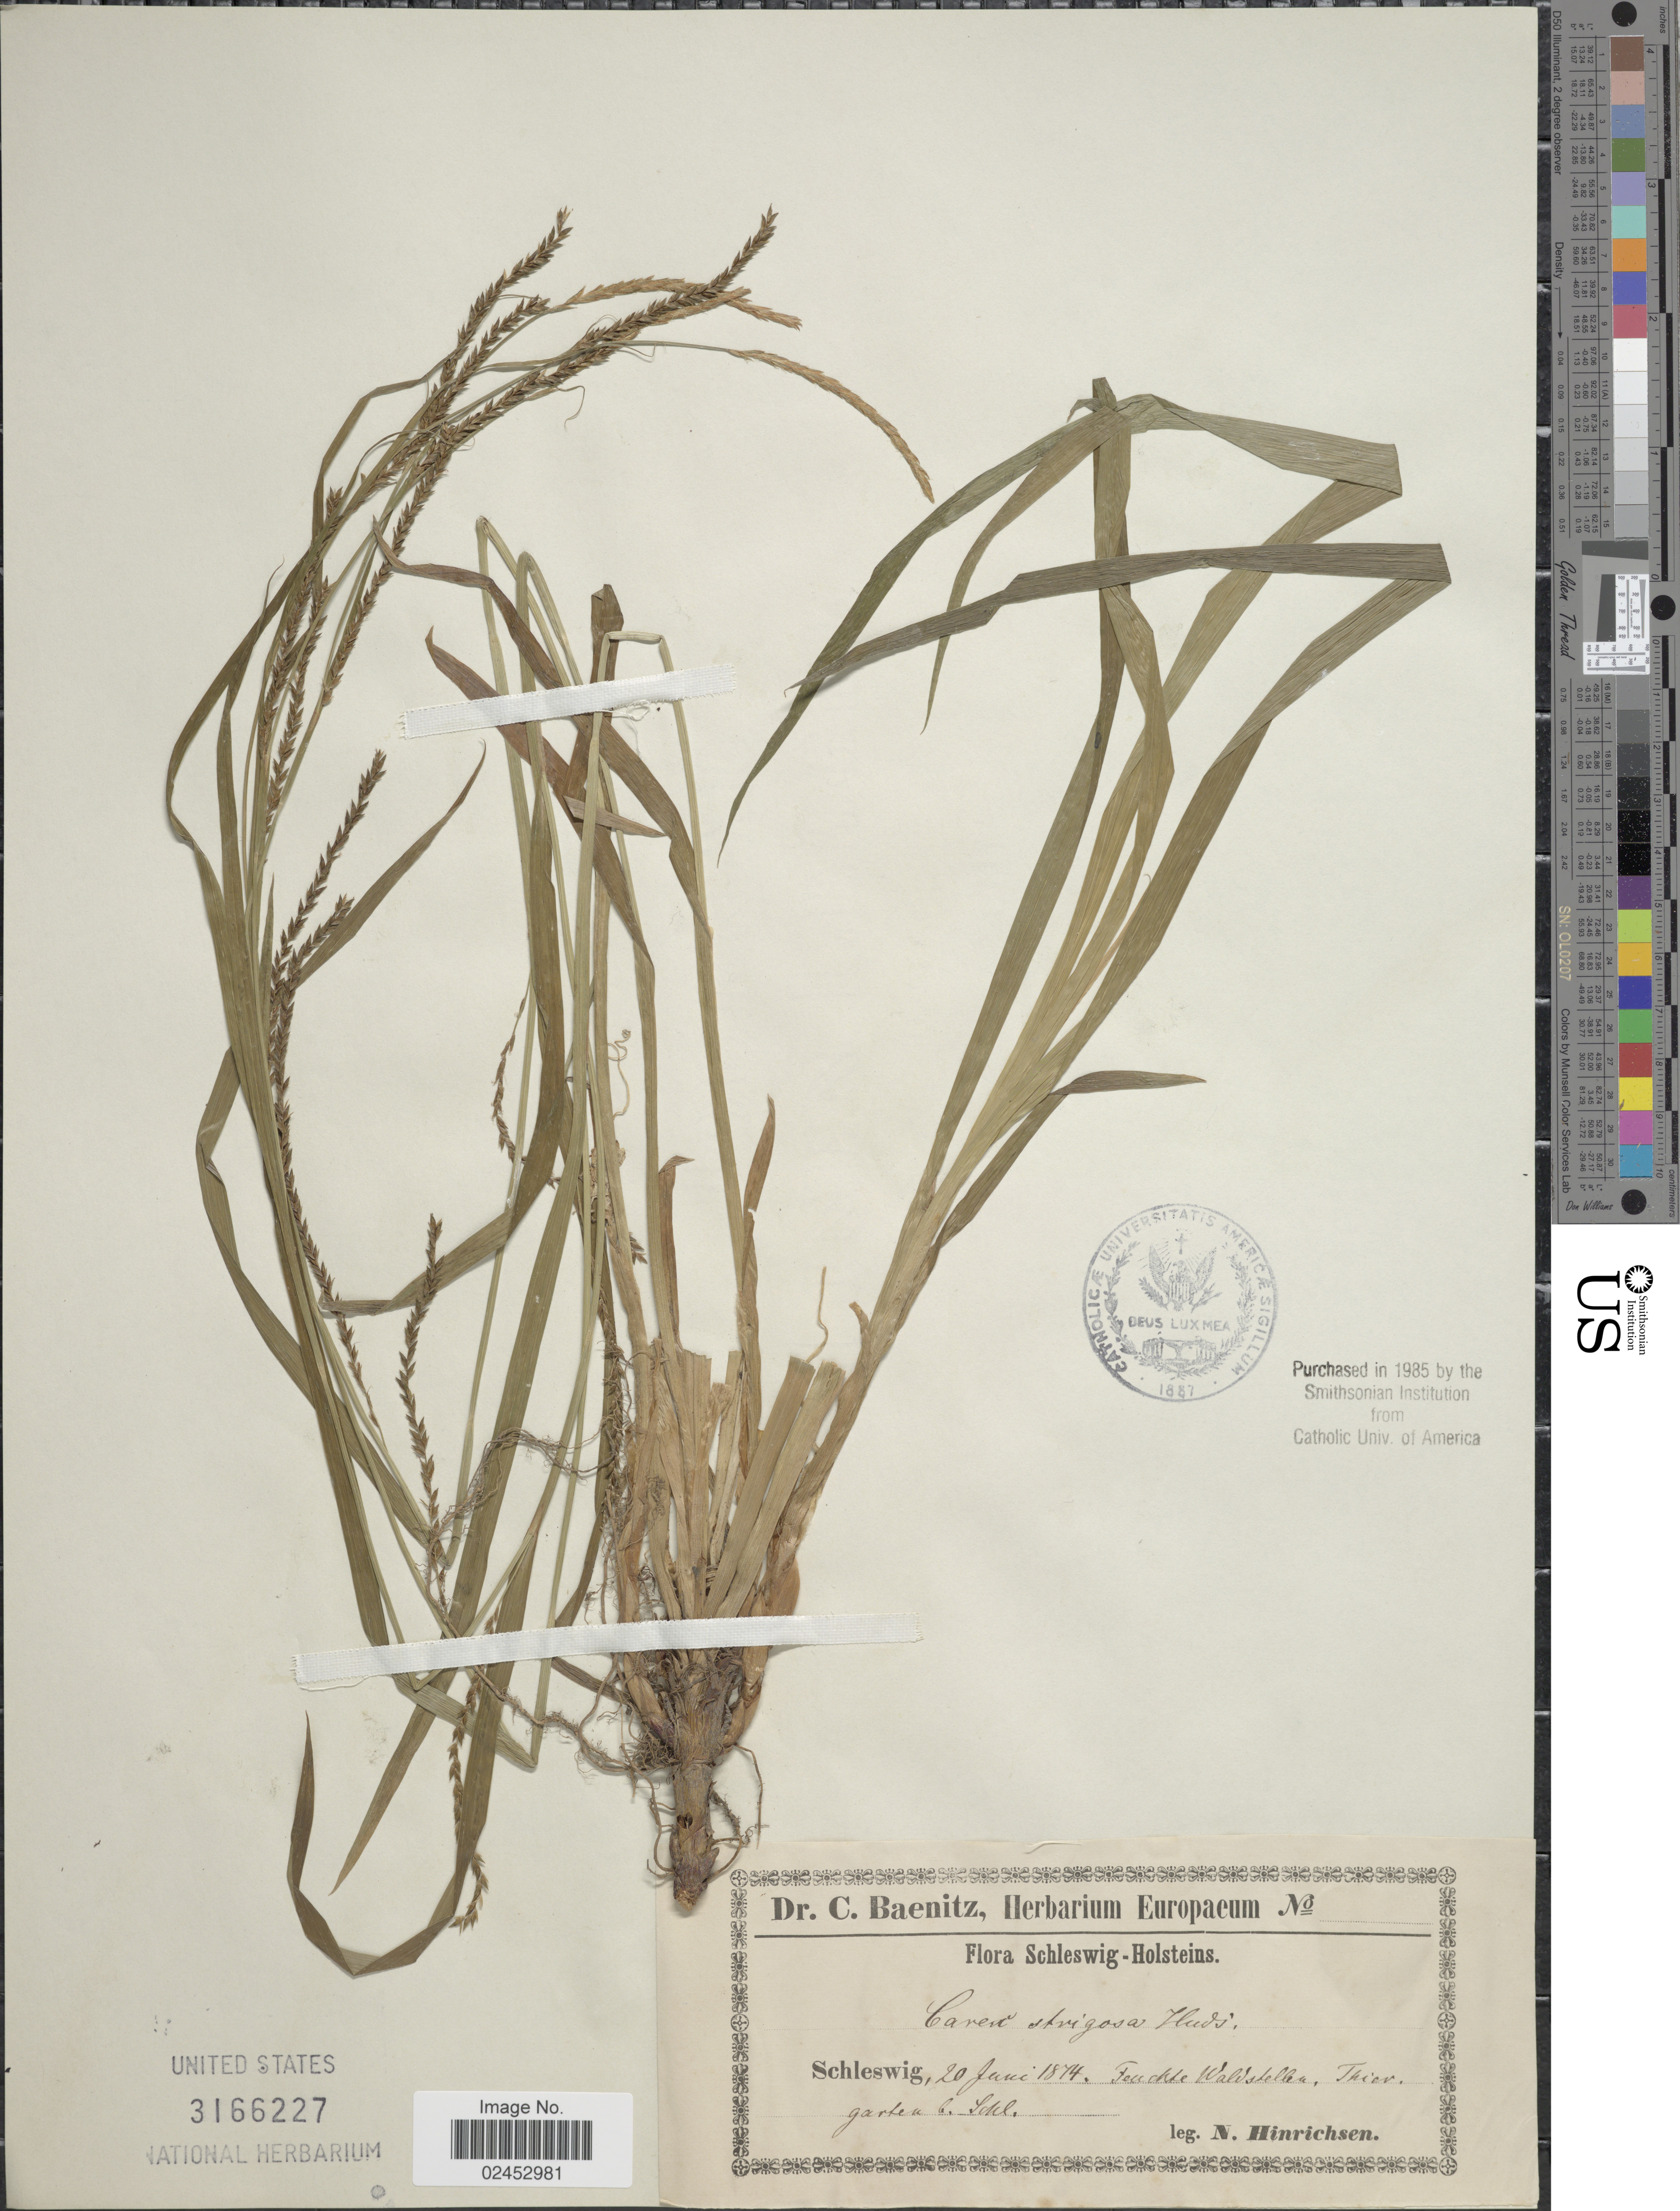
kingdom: Plantae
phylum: Tracheophyta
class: Liliopsida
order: Poales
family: Cyperaceae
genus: Carex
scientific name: Carex strigosa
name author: Huds.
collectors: N. Hinrichsen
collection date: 1874-06-20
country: Germany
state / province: Schleswig-Holstein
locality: Schleswig, Feuchte Waldstellen, Their. garten C. Schl.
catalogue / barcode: US 3166227